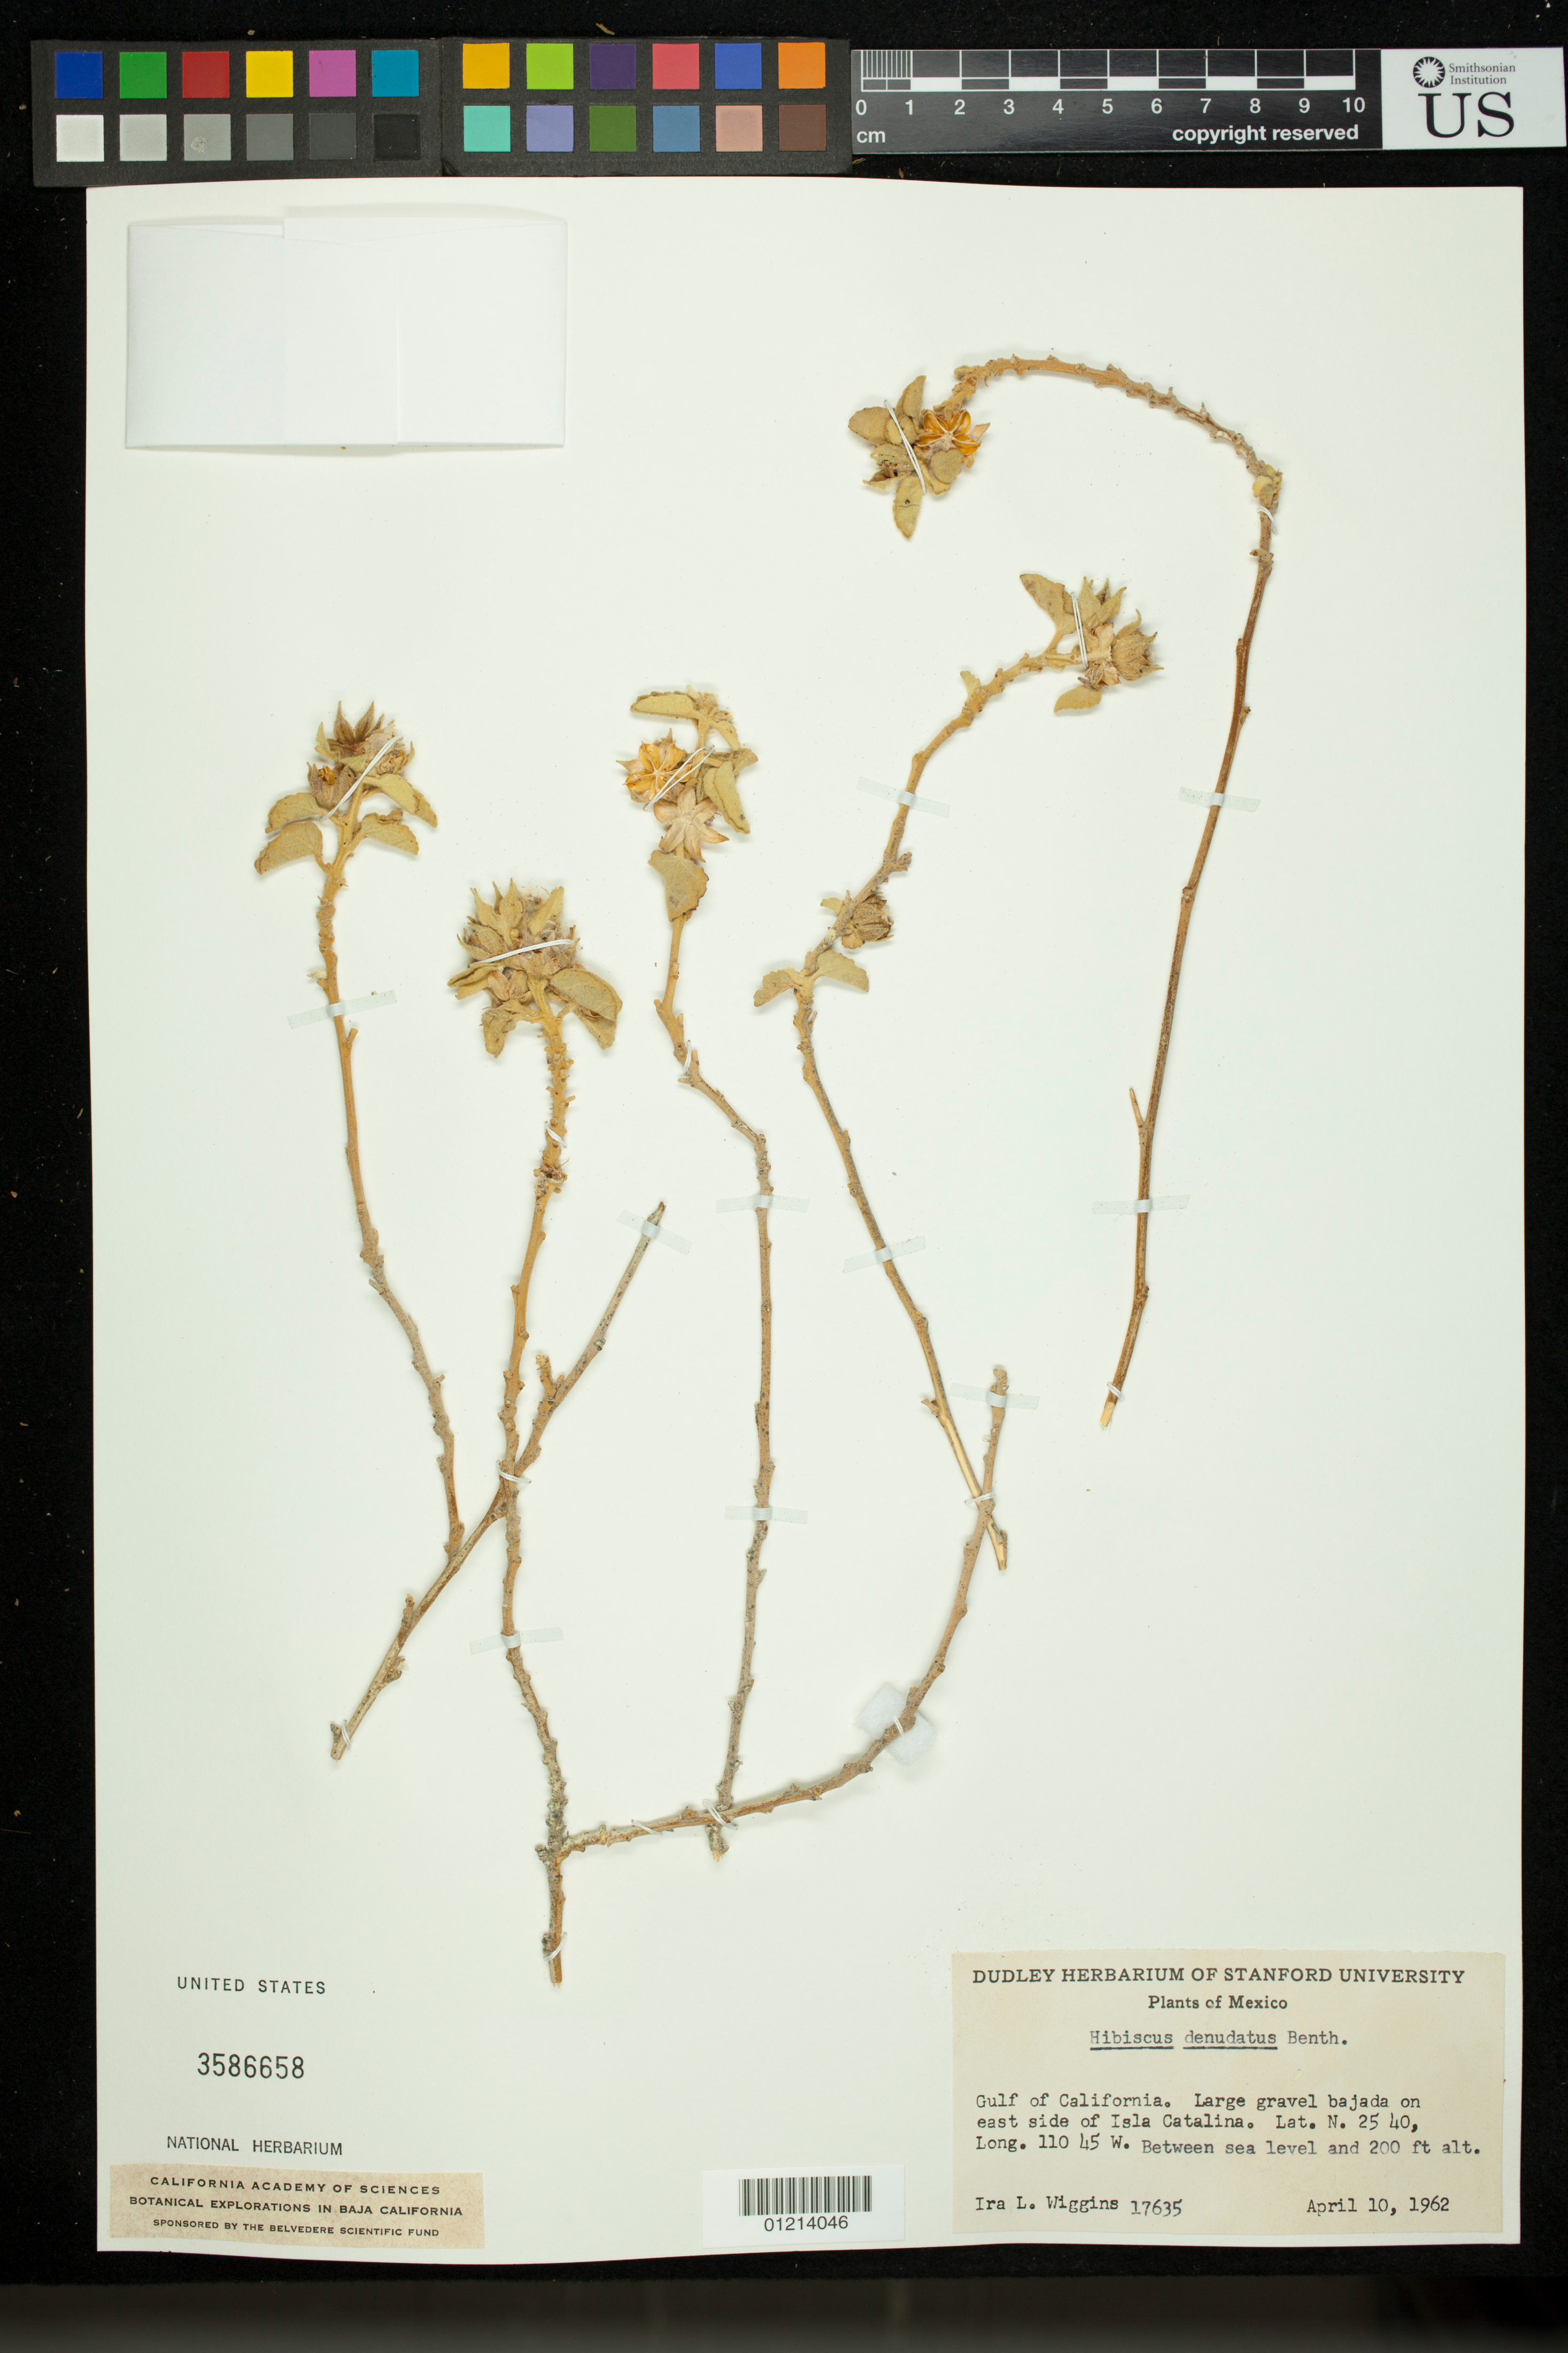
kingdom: Plantae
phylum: Tracheophyta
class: Magnoliopsida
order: Malvales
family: Malvaceae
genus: Hibiscus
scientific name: Hibiscus denudatus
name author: Benth.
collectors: Whitney Expedition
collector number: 17635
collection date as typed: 04 Oct 1962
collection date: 1962-10-04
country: Mexico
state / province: Baja California Sur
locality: Gulf of California. Large gravel bajada on east side of Isla Catalina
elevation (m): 0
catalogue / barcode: US 3586658